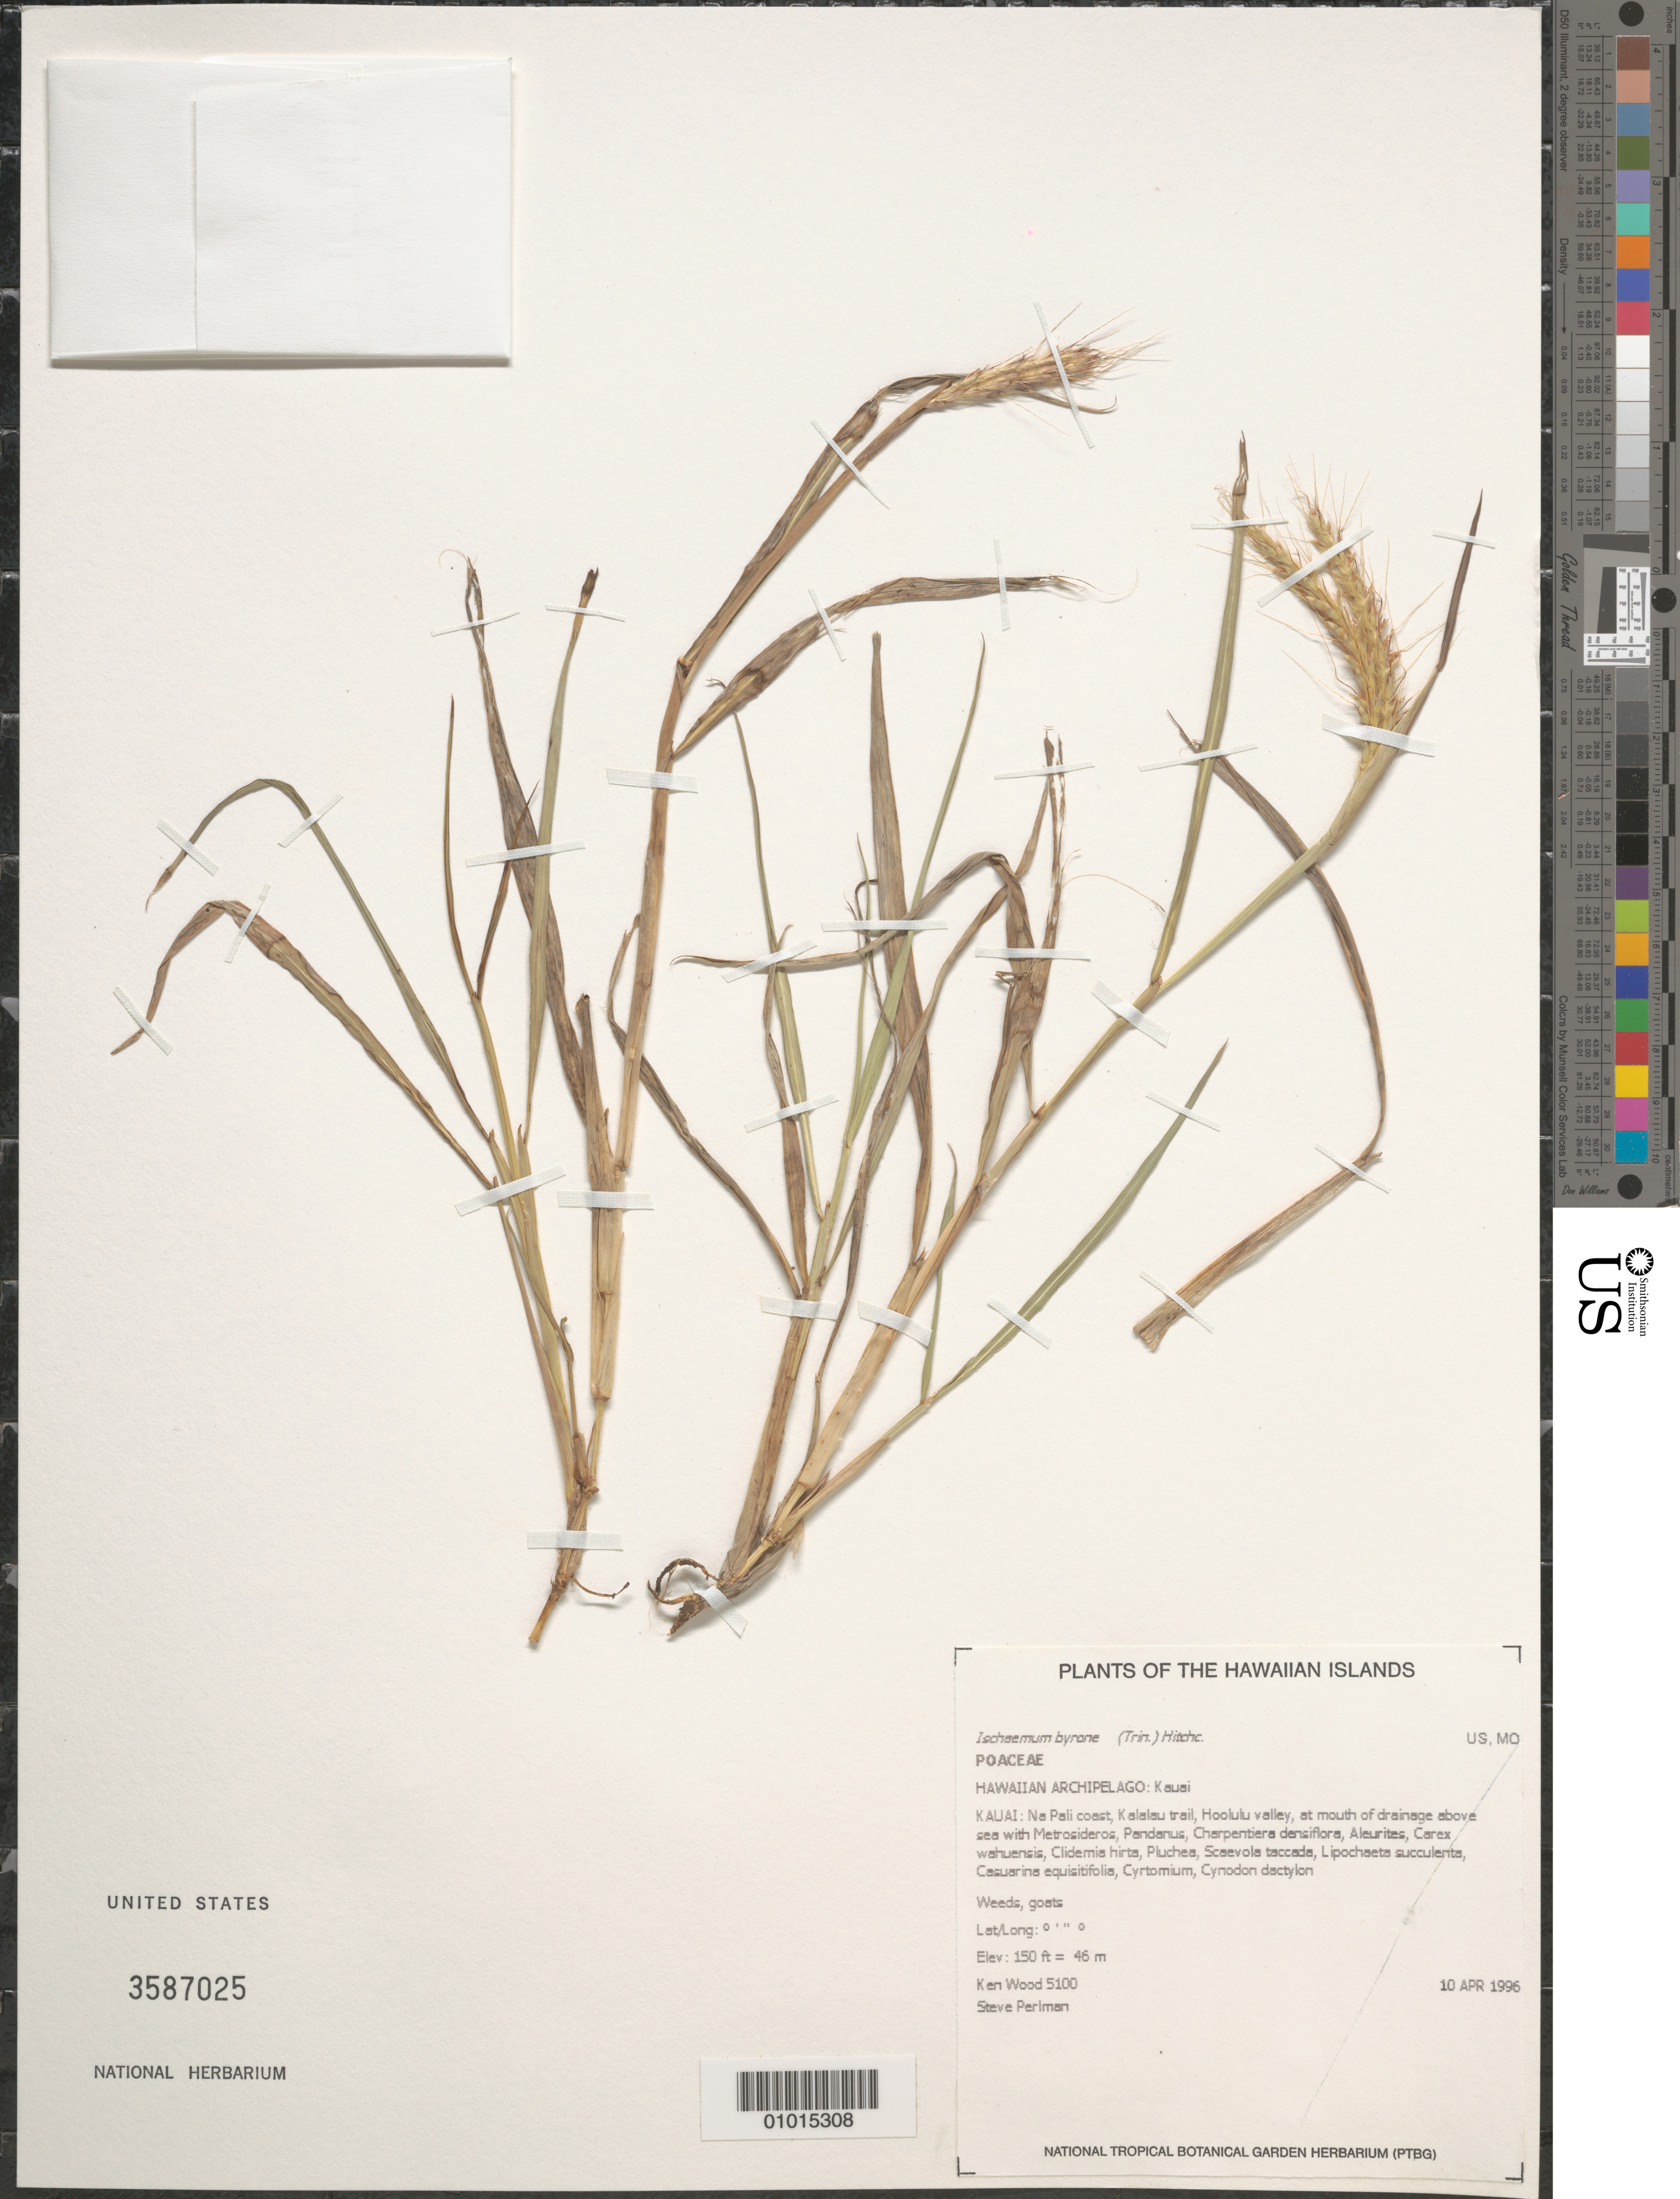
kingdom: Plantae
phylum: Tracheophyta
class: Liliopsida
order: Poales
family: Poaceae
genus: Ischaemum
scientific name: Ischaemum byrone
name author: (Trin.) Hitchc.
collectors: K. R. Wood & S. P. Perlman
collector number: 5100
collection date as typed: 10 Apr 1996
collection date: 1996-04-10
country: United States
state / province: Hawaii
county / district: Kaui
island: Kaua'i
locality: Na Pali Coast, Kalalau trail, Hoolulu valley, at mouth of drainage above sea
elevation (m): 46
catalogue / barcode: US 3587025